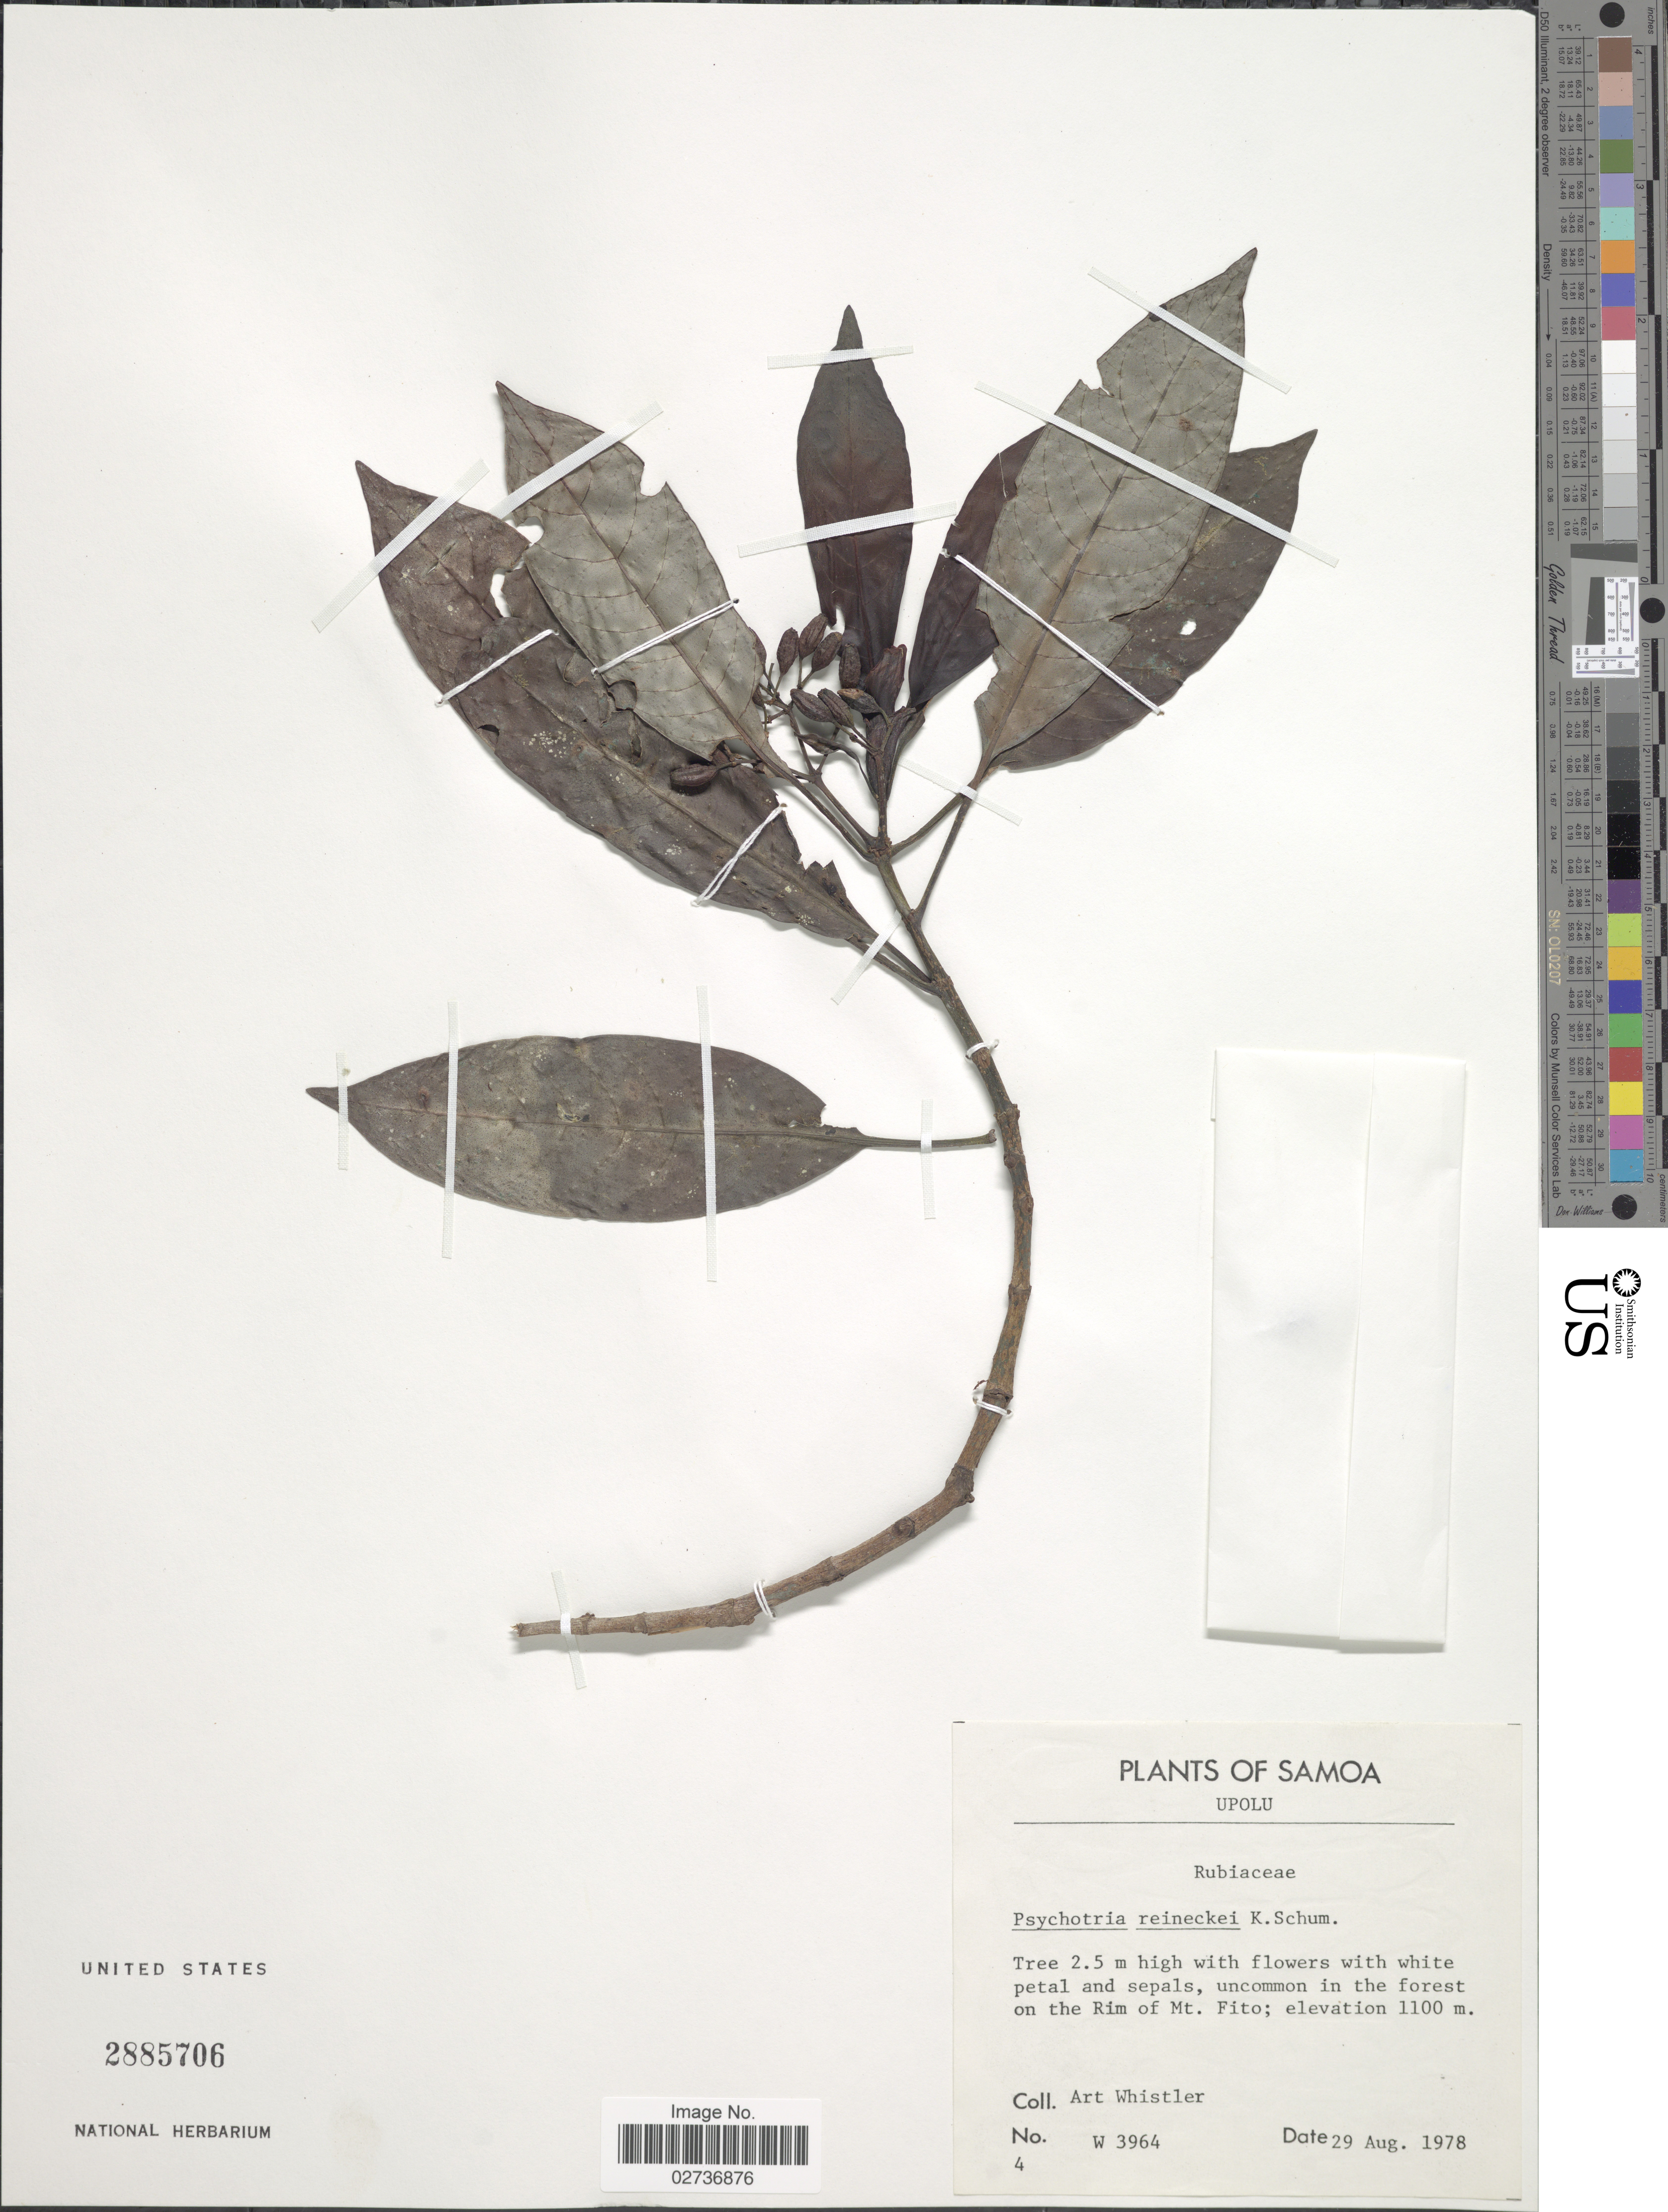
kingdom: Plantae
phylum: Tracheophyta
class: Magnoliopsida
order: Gentianales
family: Rubiaceae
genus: Psychotria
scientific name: Psychotria reineckei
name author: K. Schum.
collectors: A. Whistler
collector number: W 3964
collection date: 1978-08-29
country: Samoa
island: Upolu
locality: Uncommon in the forest on the Rim of Mt. Fito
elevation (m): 1100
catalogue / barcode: US 2885706